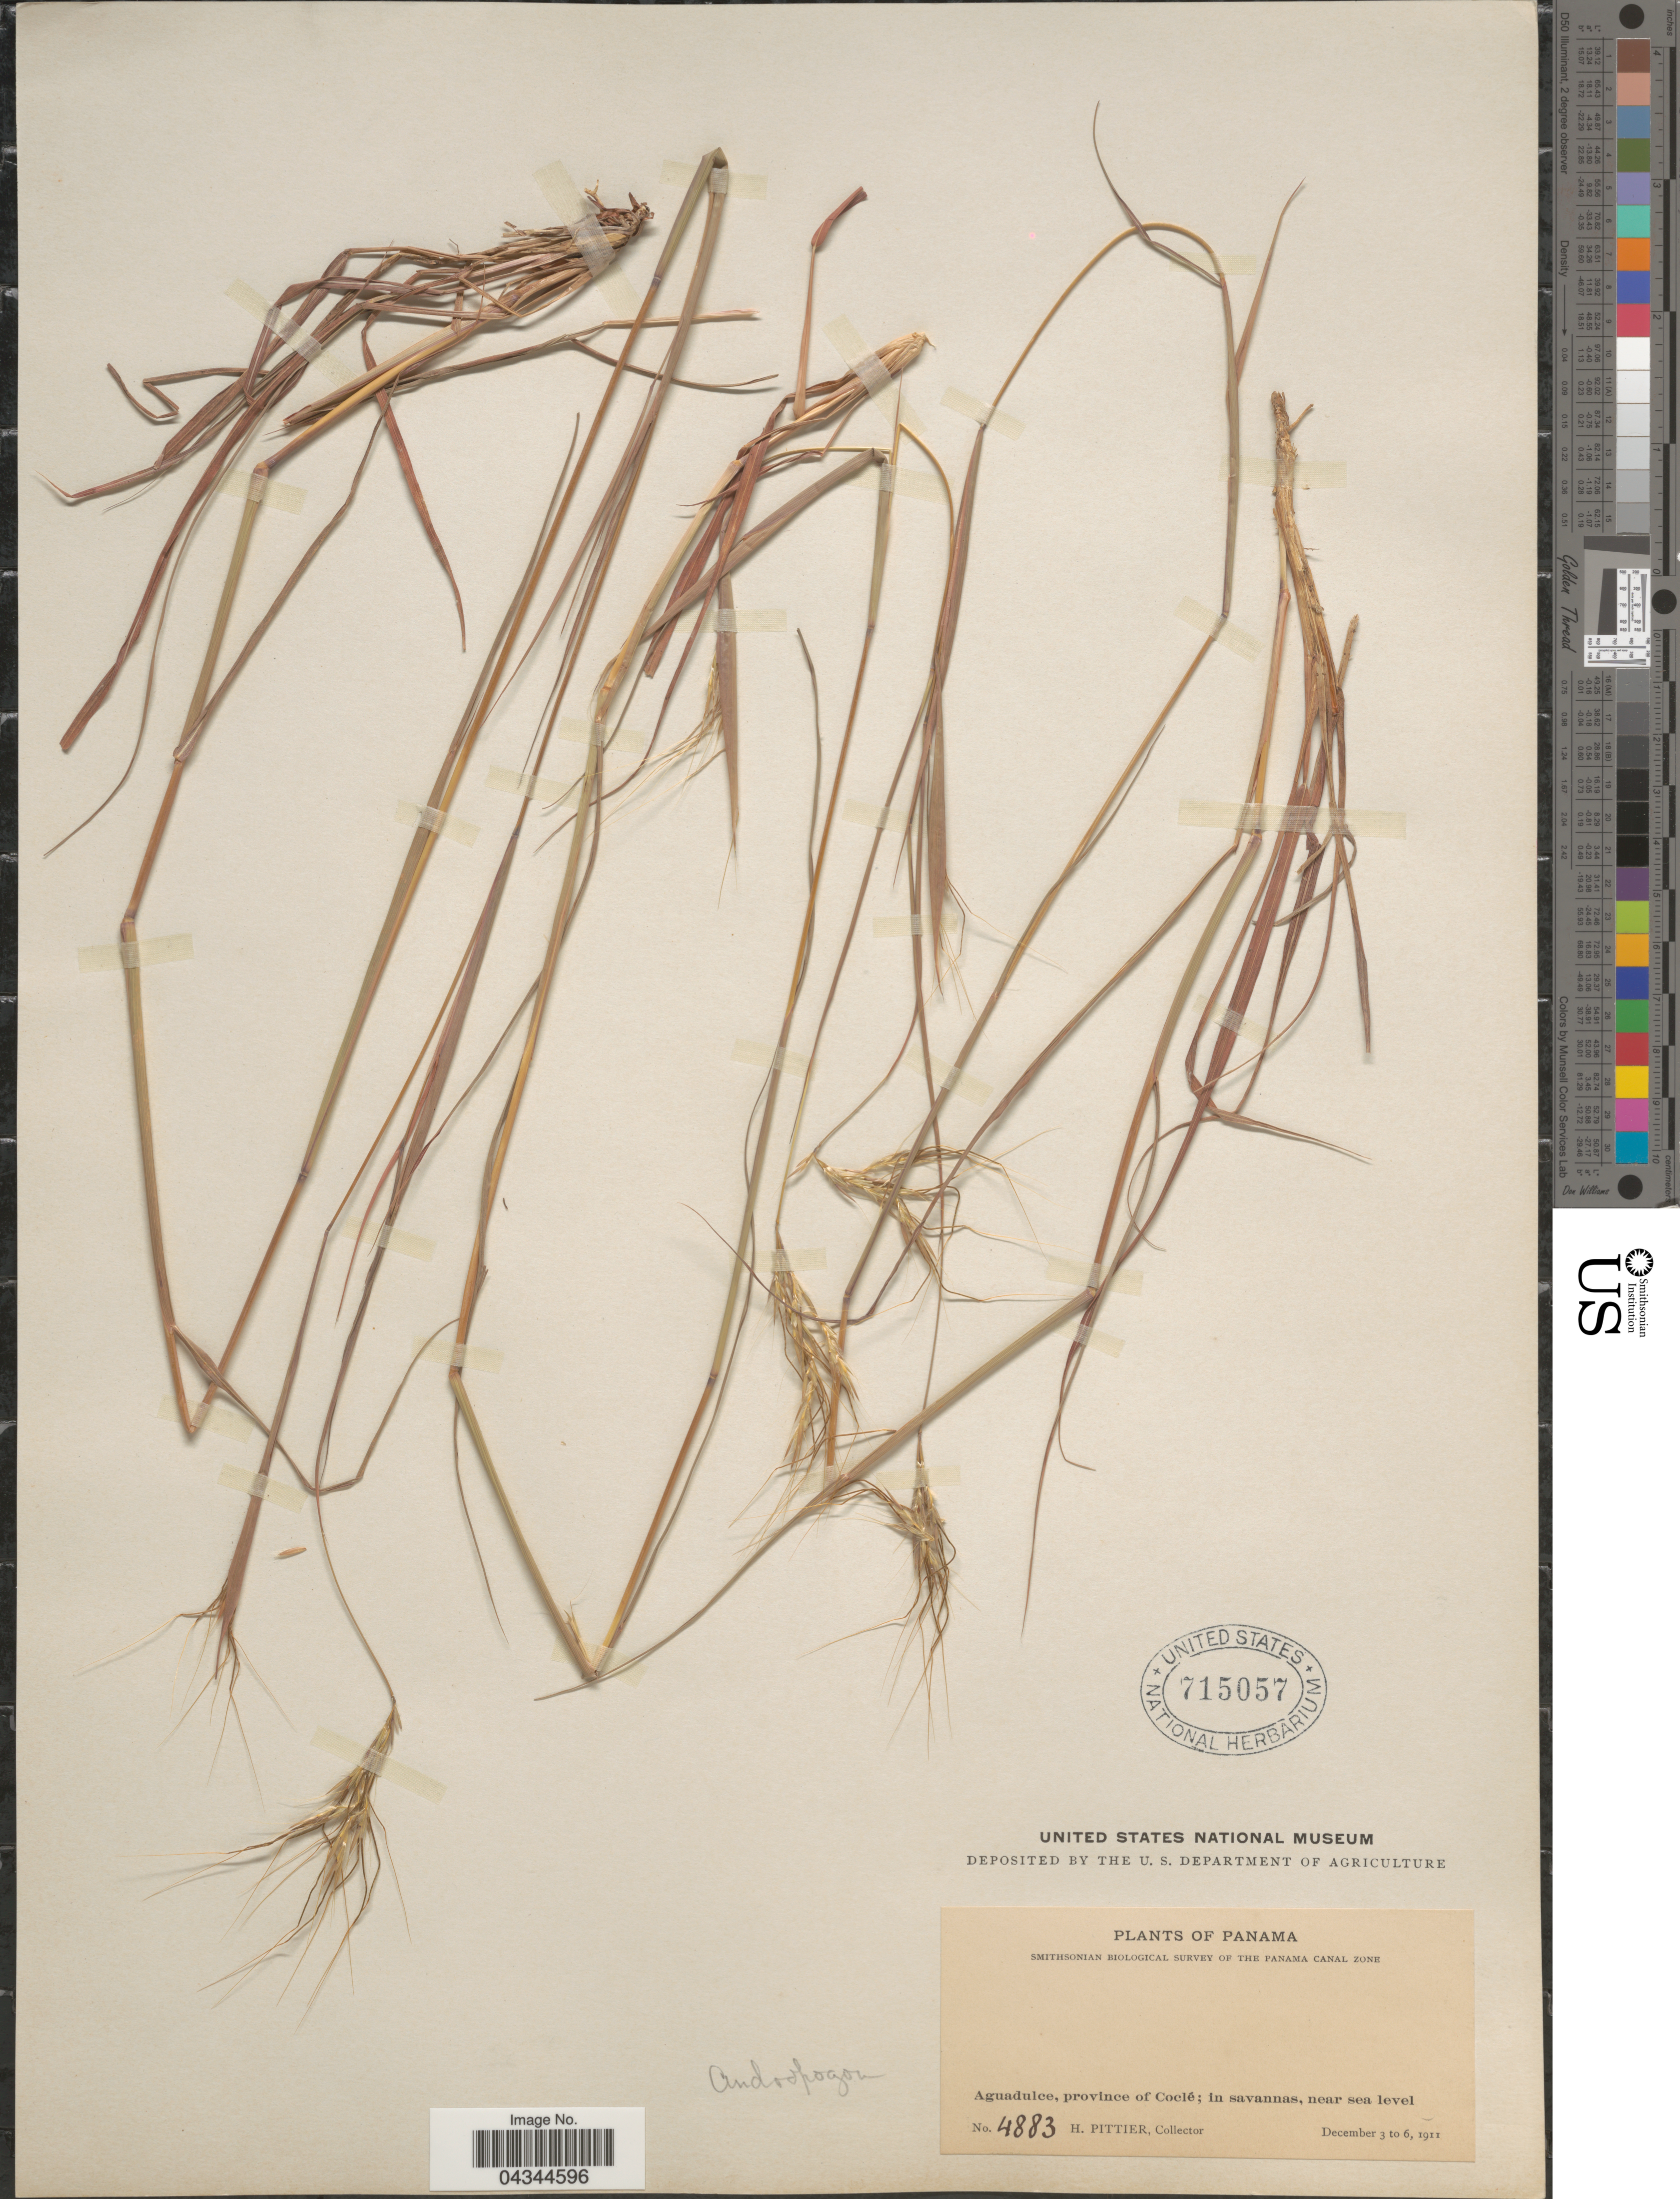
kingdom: Plantae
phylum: Tracheophyta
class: Liliopsida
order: Poales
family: Poaceae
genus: Andropogon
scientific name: Andropogon angustatus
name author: (J. Presl) Steud.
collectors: H. F. Pittier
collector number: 4883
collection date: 1911-12-03/1911-12-06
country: Panama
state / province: Cocle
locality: Smithsonian Biological Survey of the Panama Canal Zone. Aguadulce.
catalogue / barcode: US 715057